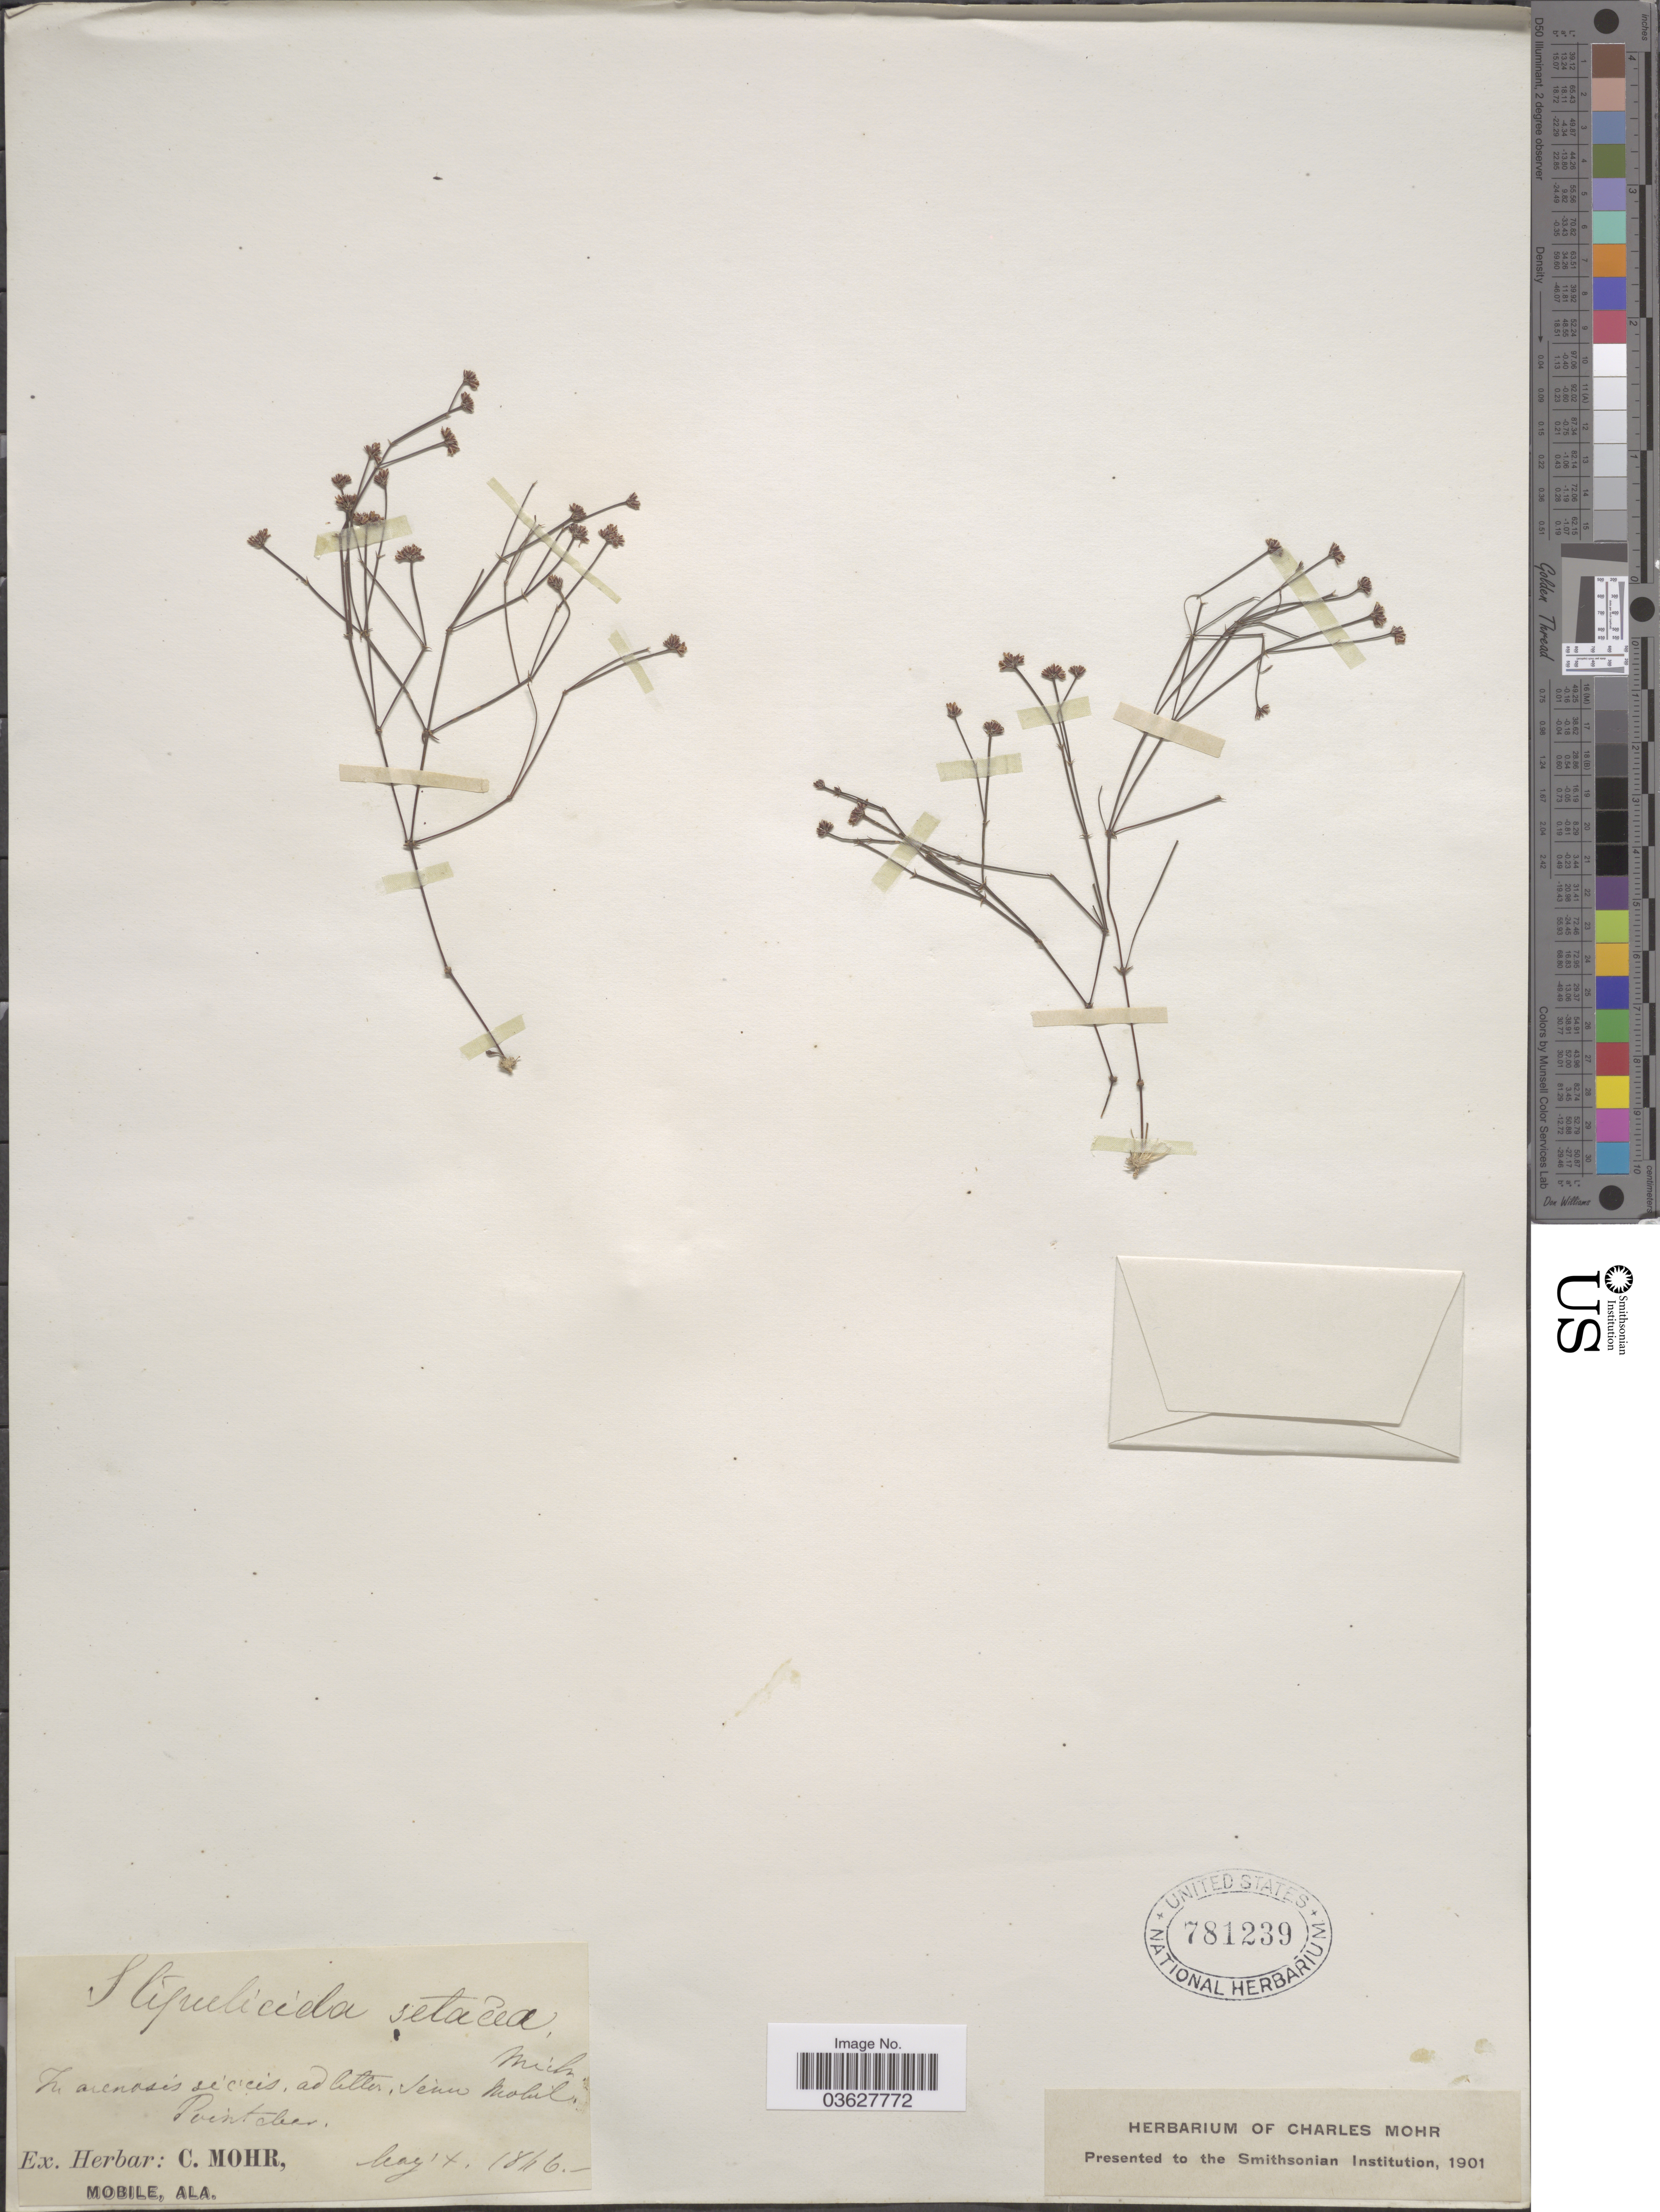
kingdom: Plantae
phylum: Tracheophyta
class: Magnoliopsida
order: Caryophyllales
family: Caryophyllaceae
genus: Stipulicida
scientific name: Stipulicida setacea var. setacea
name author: Michx.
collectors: ex herb. C. Mohr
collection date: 1846-05-04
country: United States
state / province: Alabama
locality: In arenosis siccis, ad litter, Senn [interpreted] Mobile, Point clear.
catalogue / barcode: US 781239